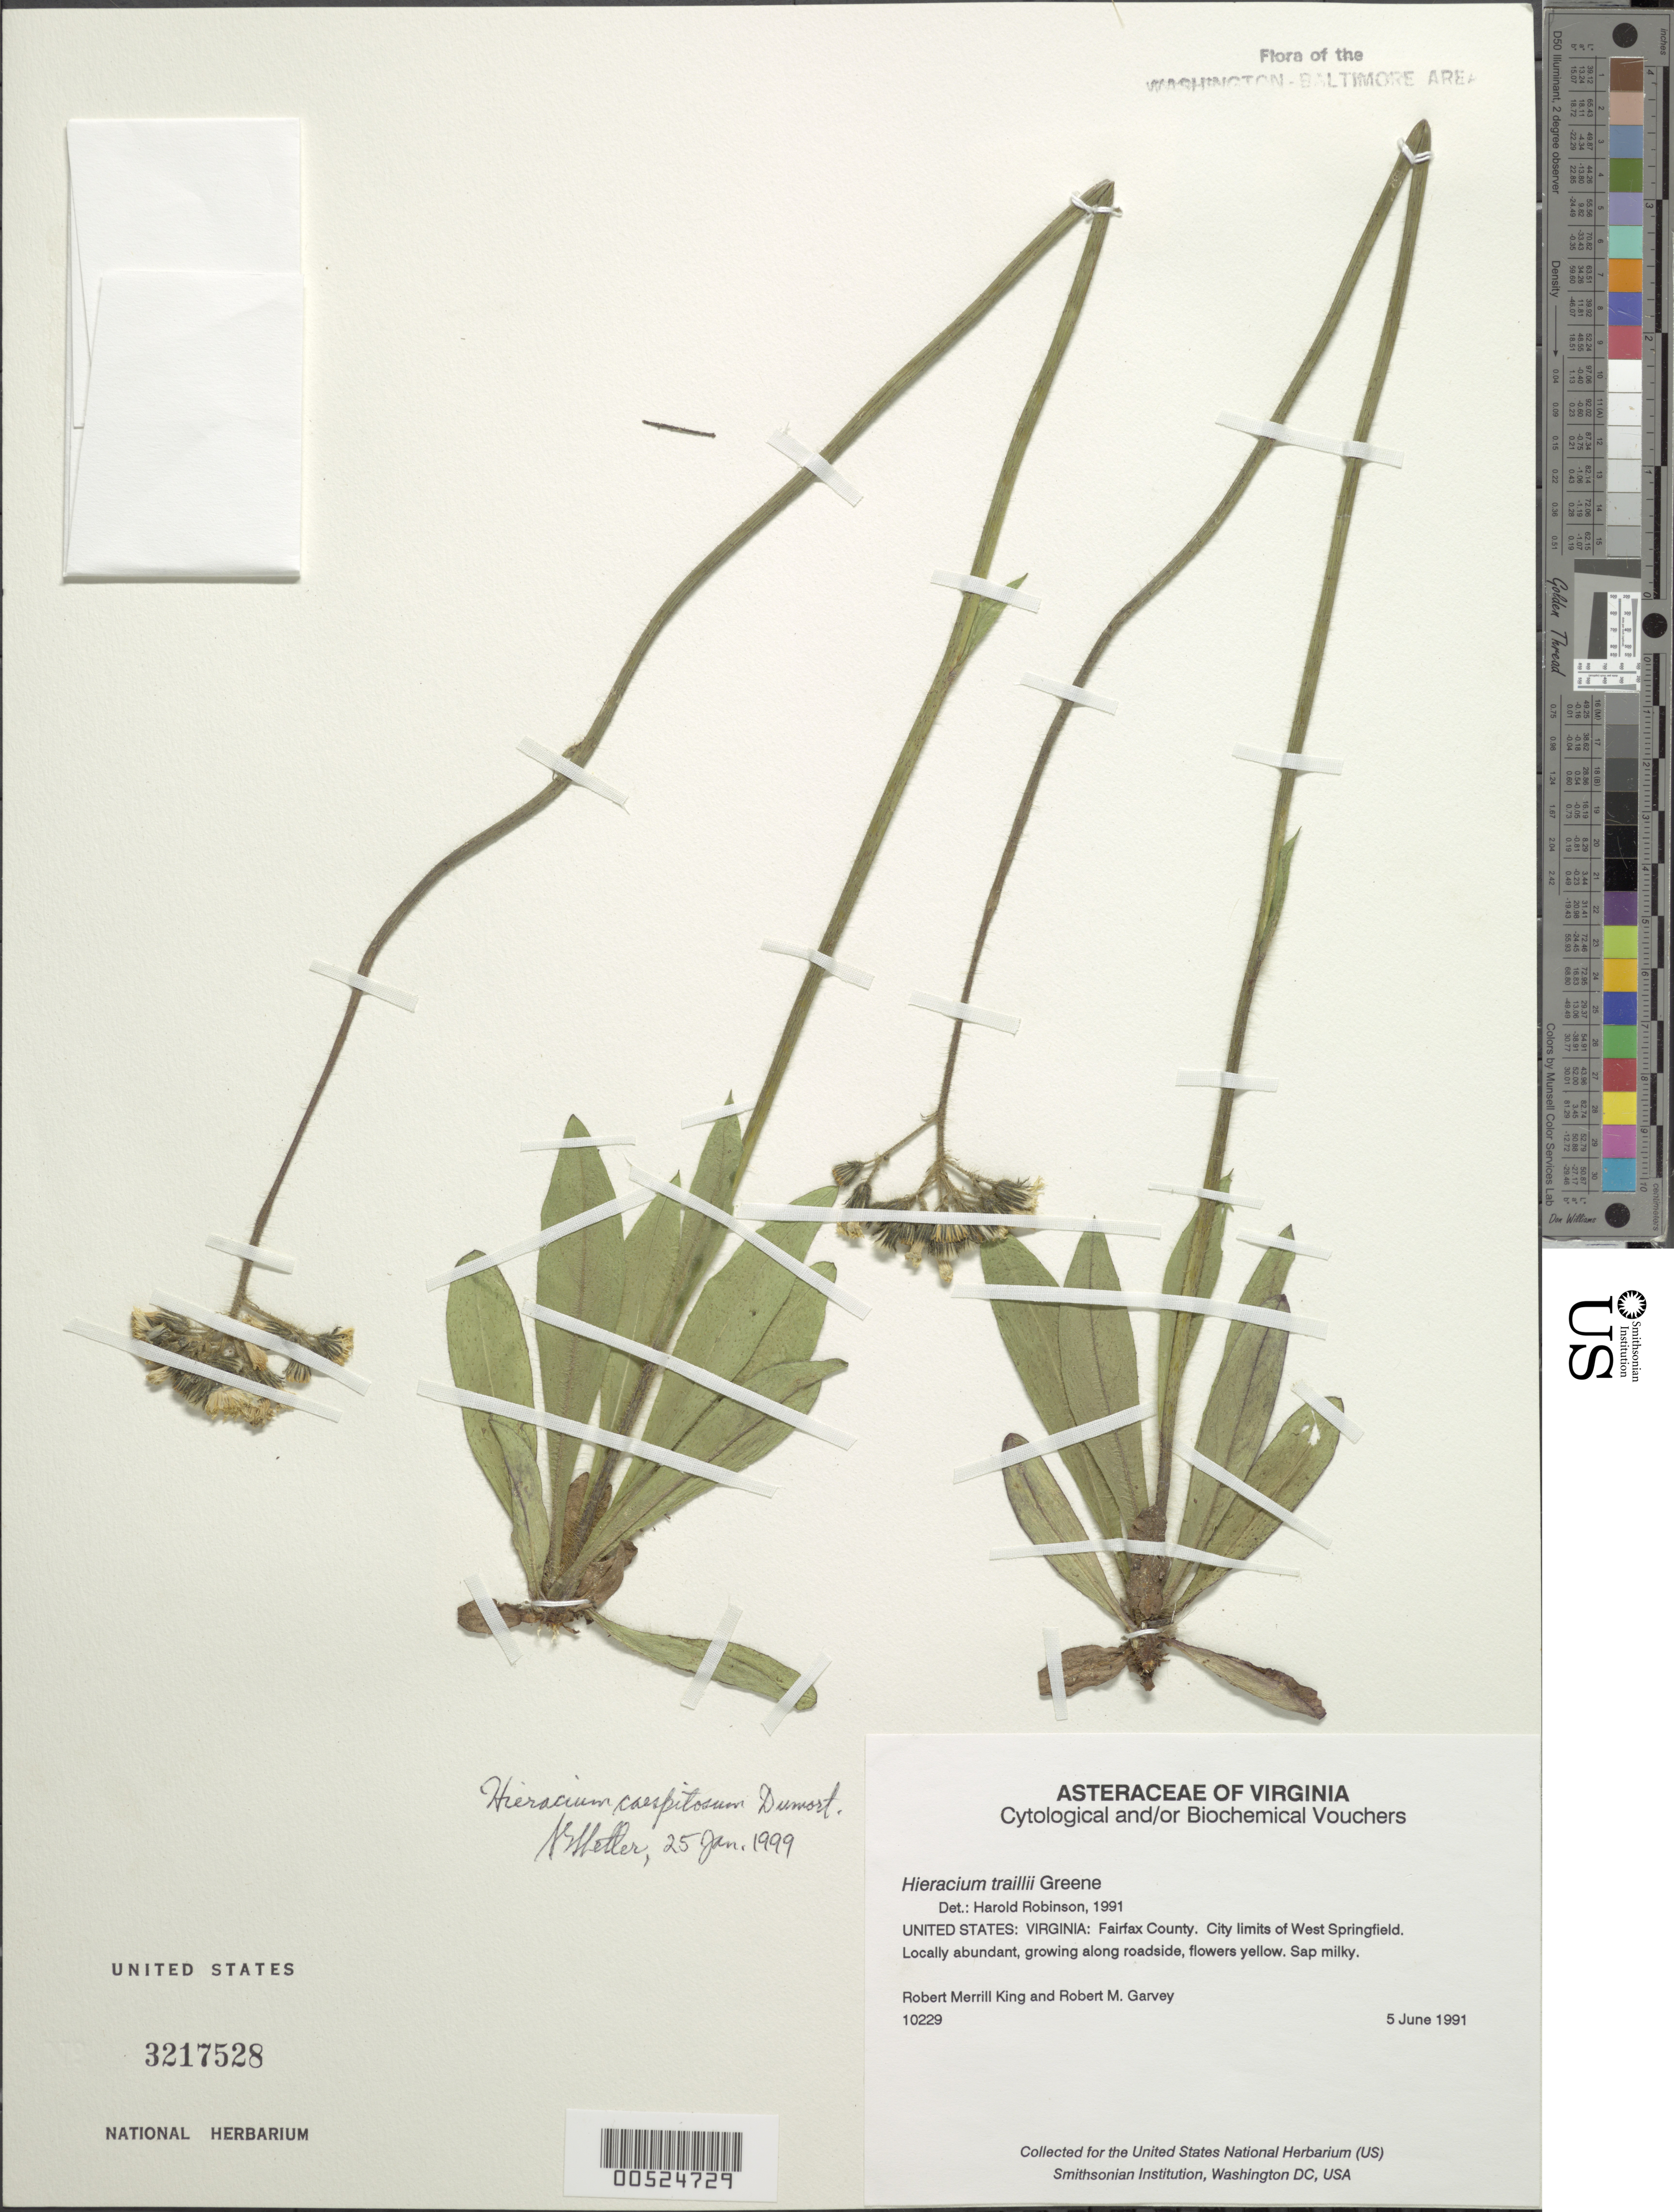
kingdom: Plantae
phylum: Tracheophyta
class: Magnoliopsida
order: Asterales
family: Asteraceae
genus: Pilosella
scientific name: Pilosella caespitosa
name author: (Dumort.) P. D. Sell & C. West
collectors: R. M. King & R. Garvey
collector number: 10229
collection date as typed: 05 Jun 1991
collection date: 1991-06-05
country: United States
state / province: Virginia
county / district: Fairfax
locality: West Springfield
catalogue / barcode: US 3217528